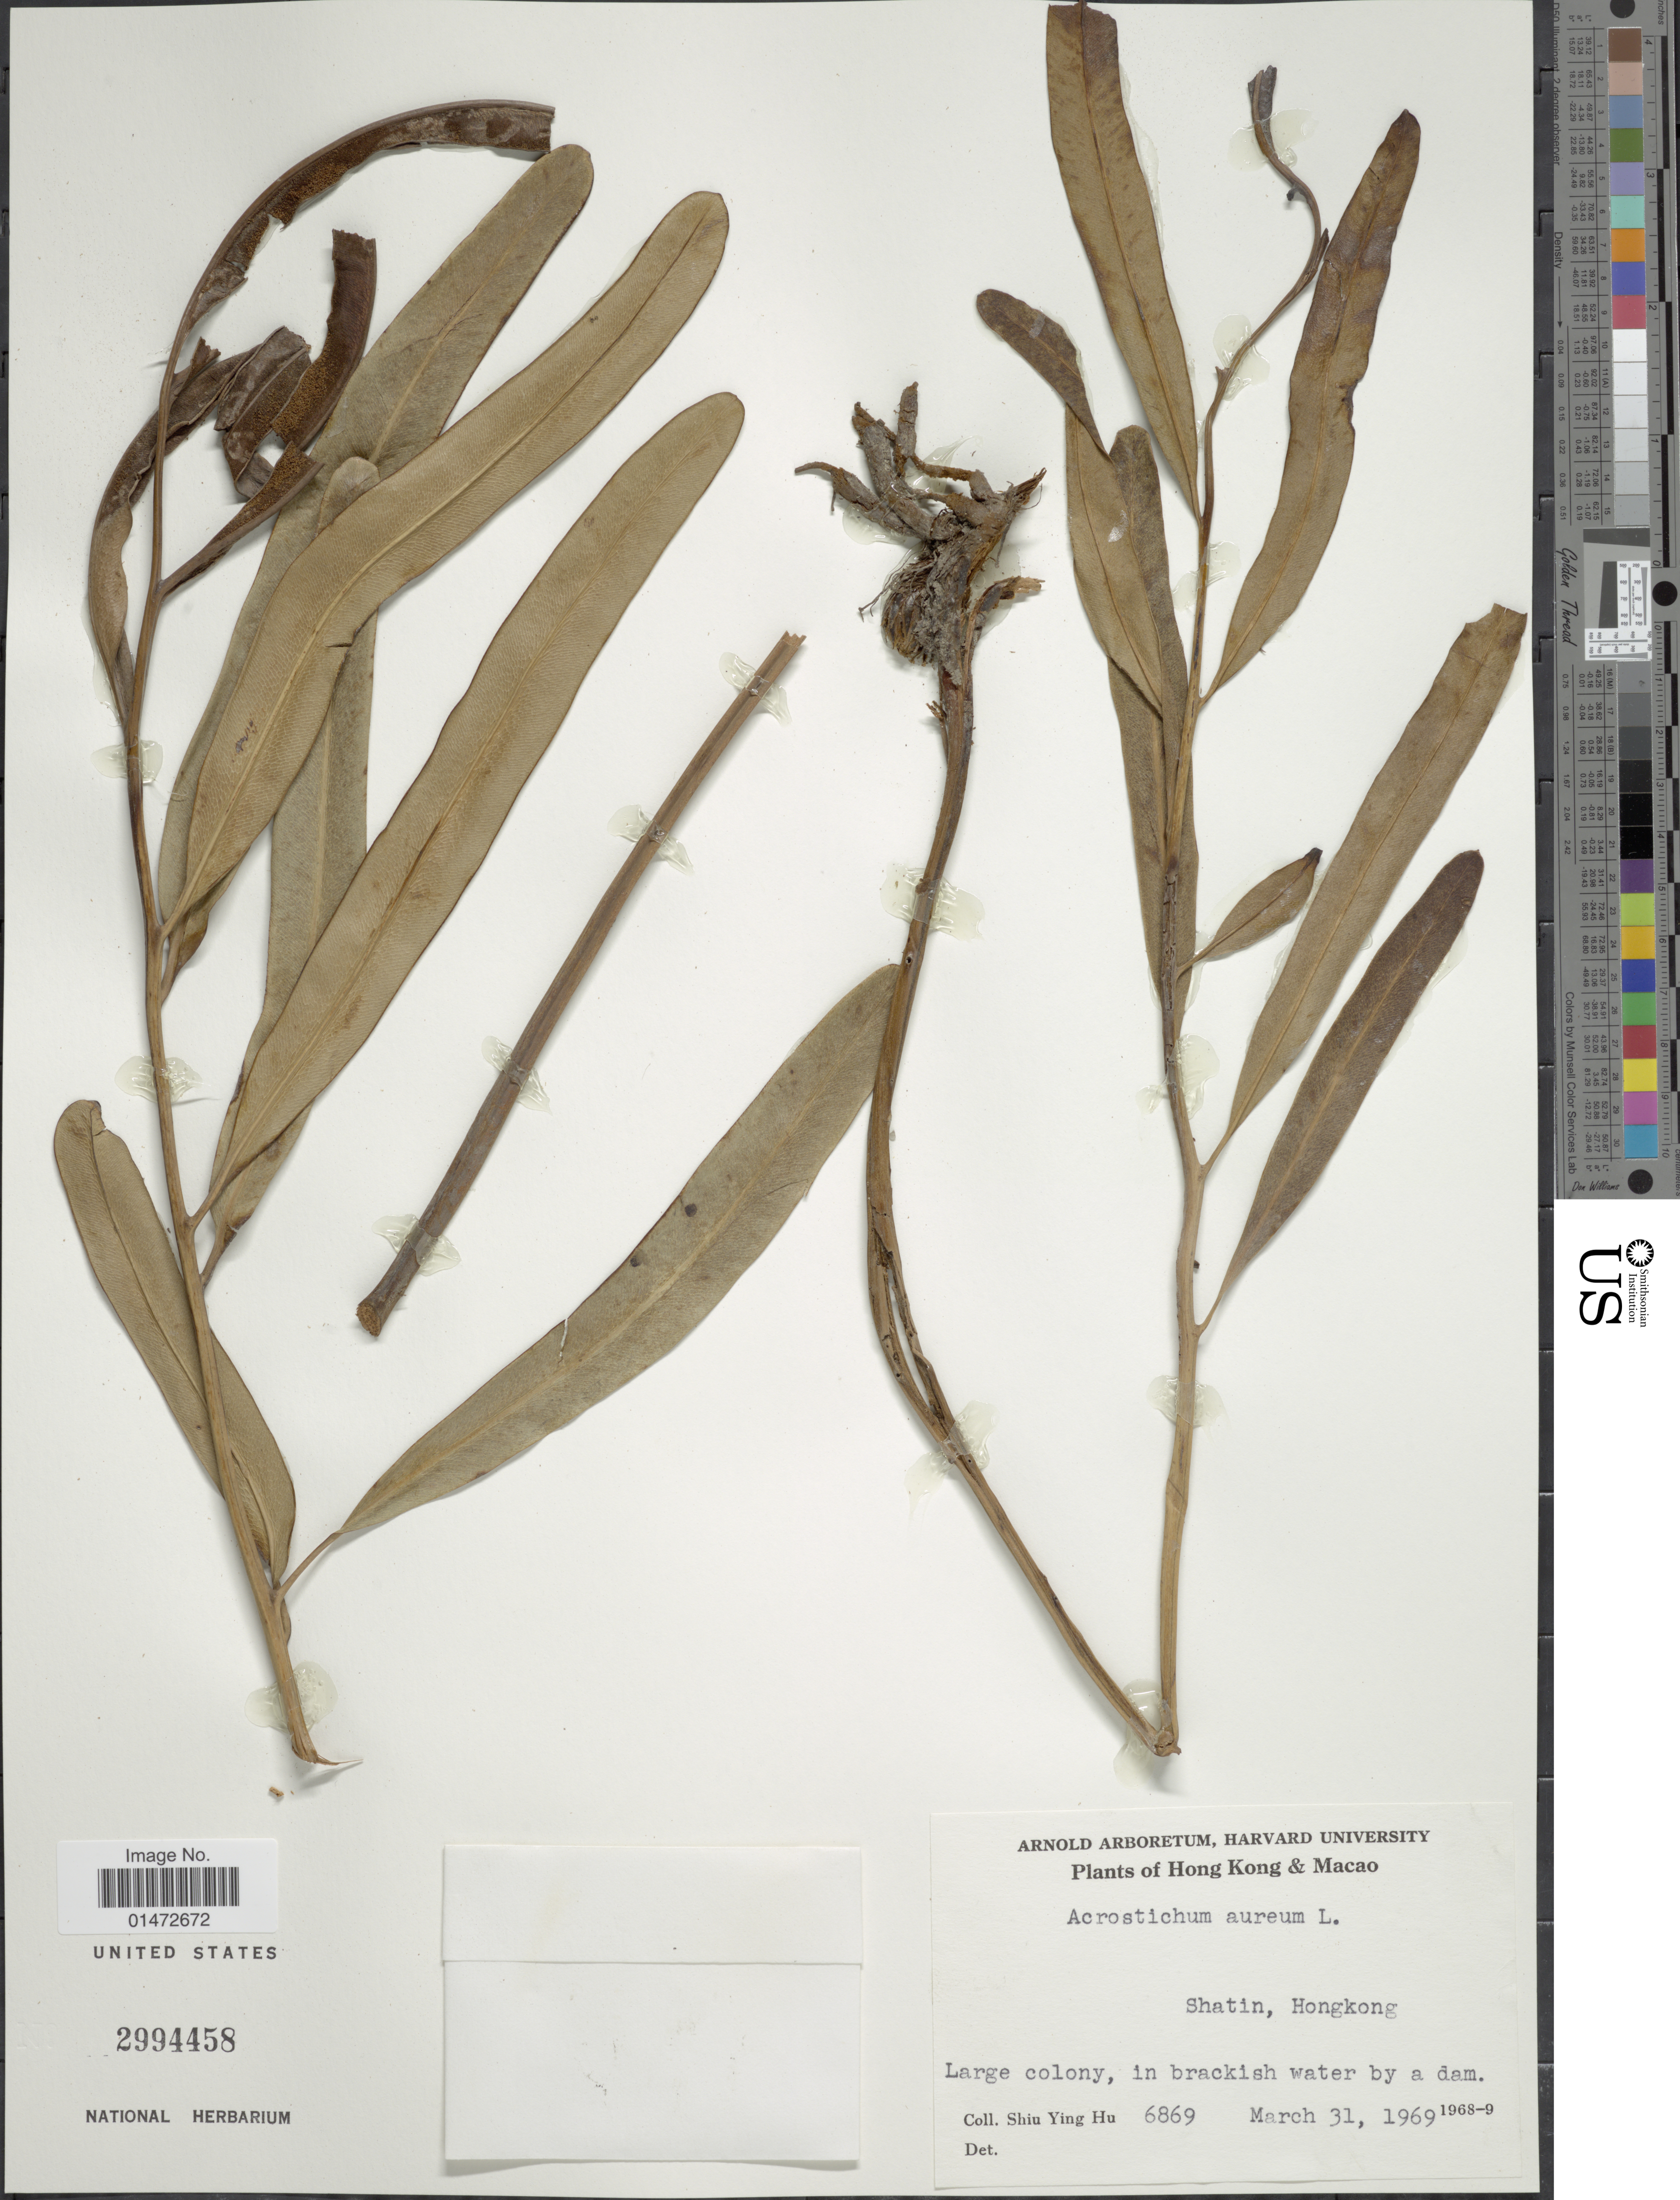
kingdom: Plantae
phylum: Tracheophyta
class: Polypodiopsida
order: Polypodiales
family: Pteridaceae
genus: Acrostichum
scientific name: Acrostichum aureum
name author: L.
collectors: S. Y. Hu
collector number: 6869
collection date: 1969-03-31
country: China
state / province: Hong Kong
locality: Macao, Shatin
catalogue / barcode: US 2994458